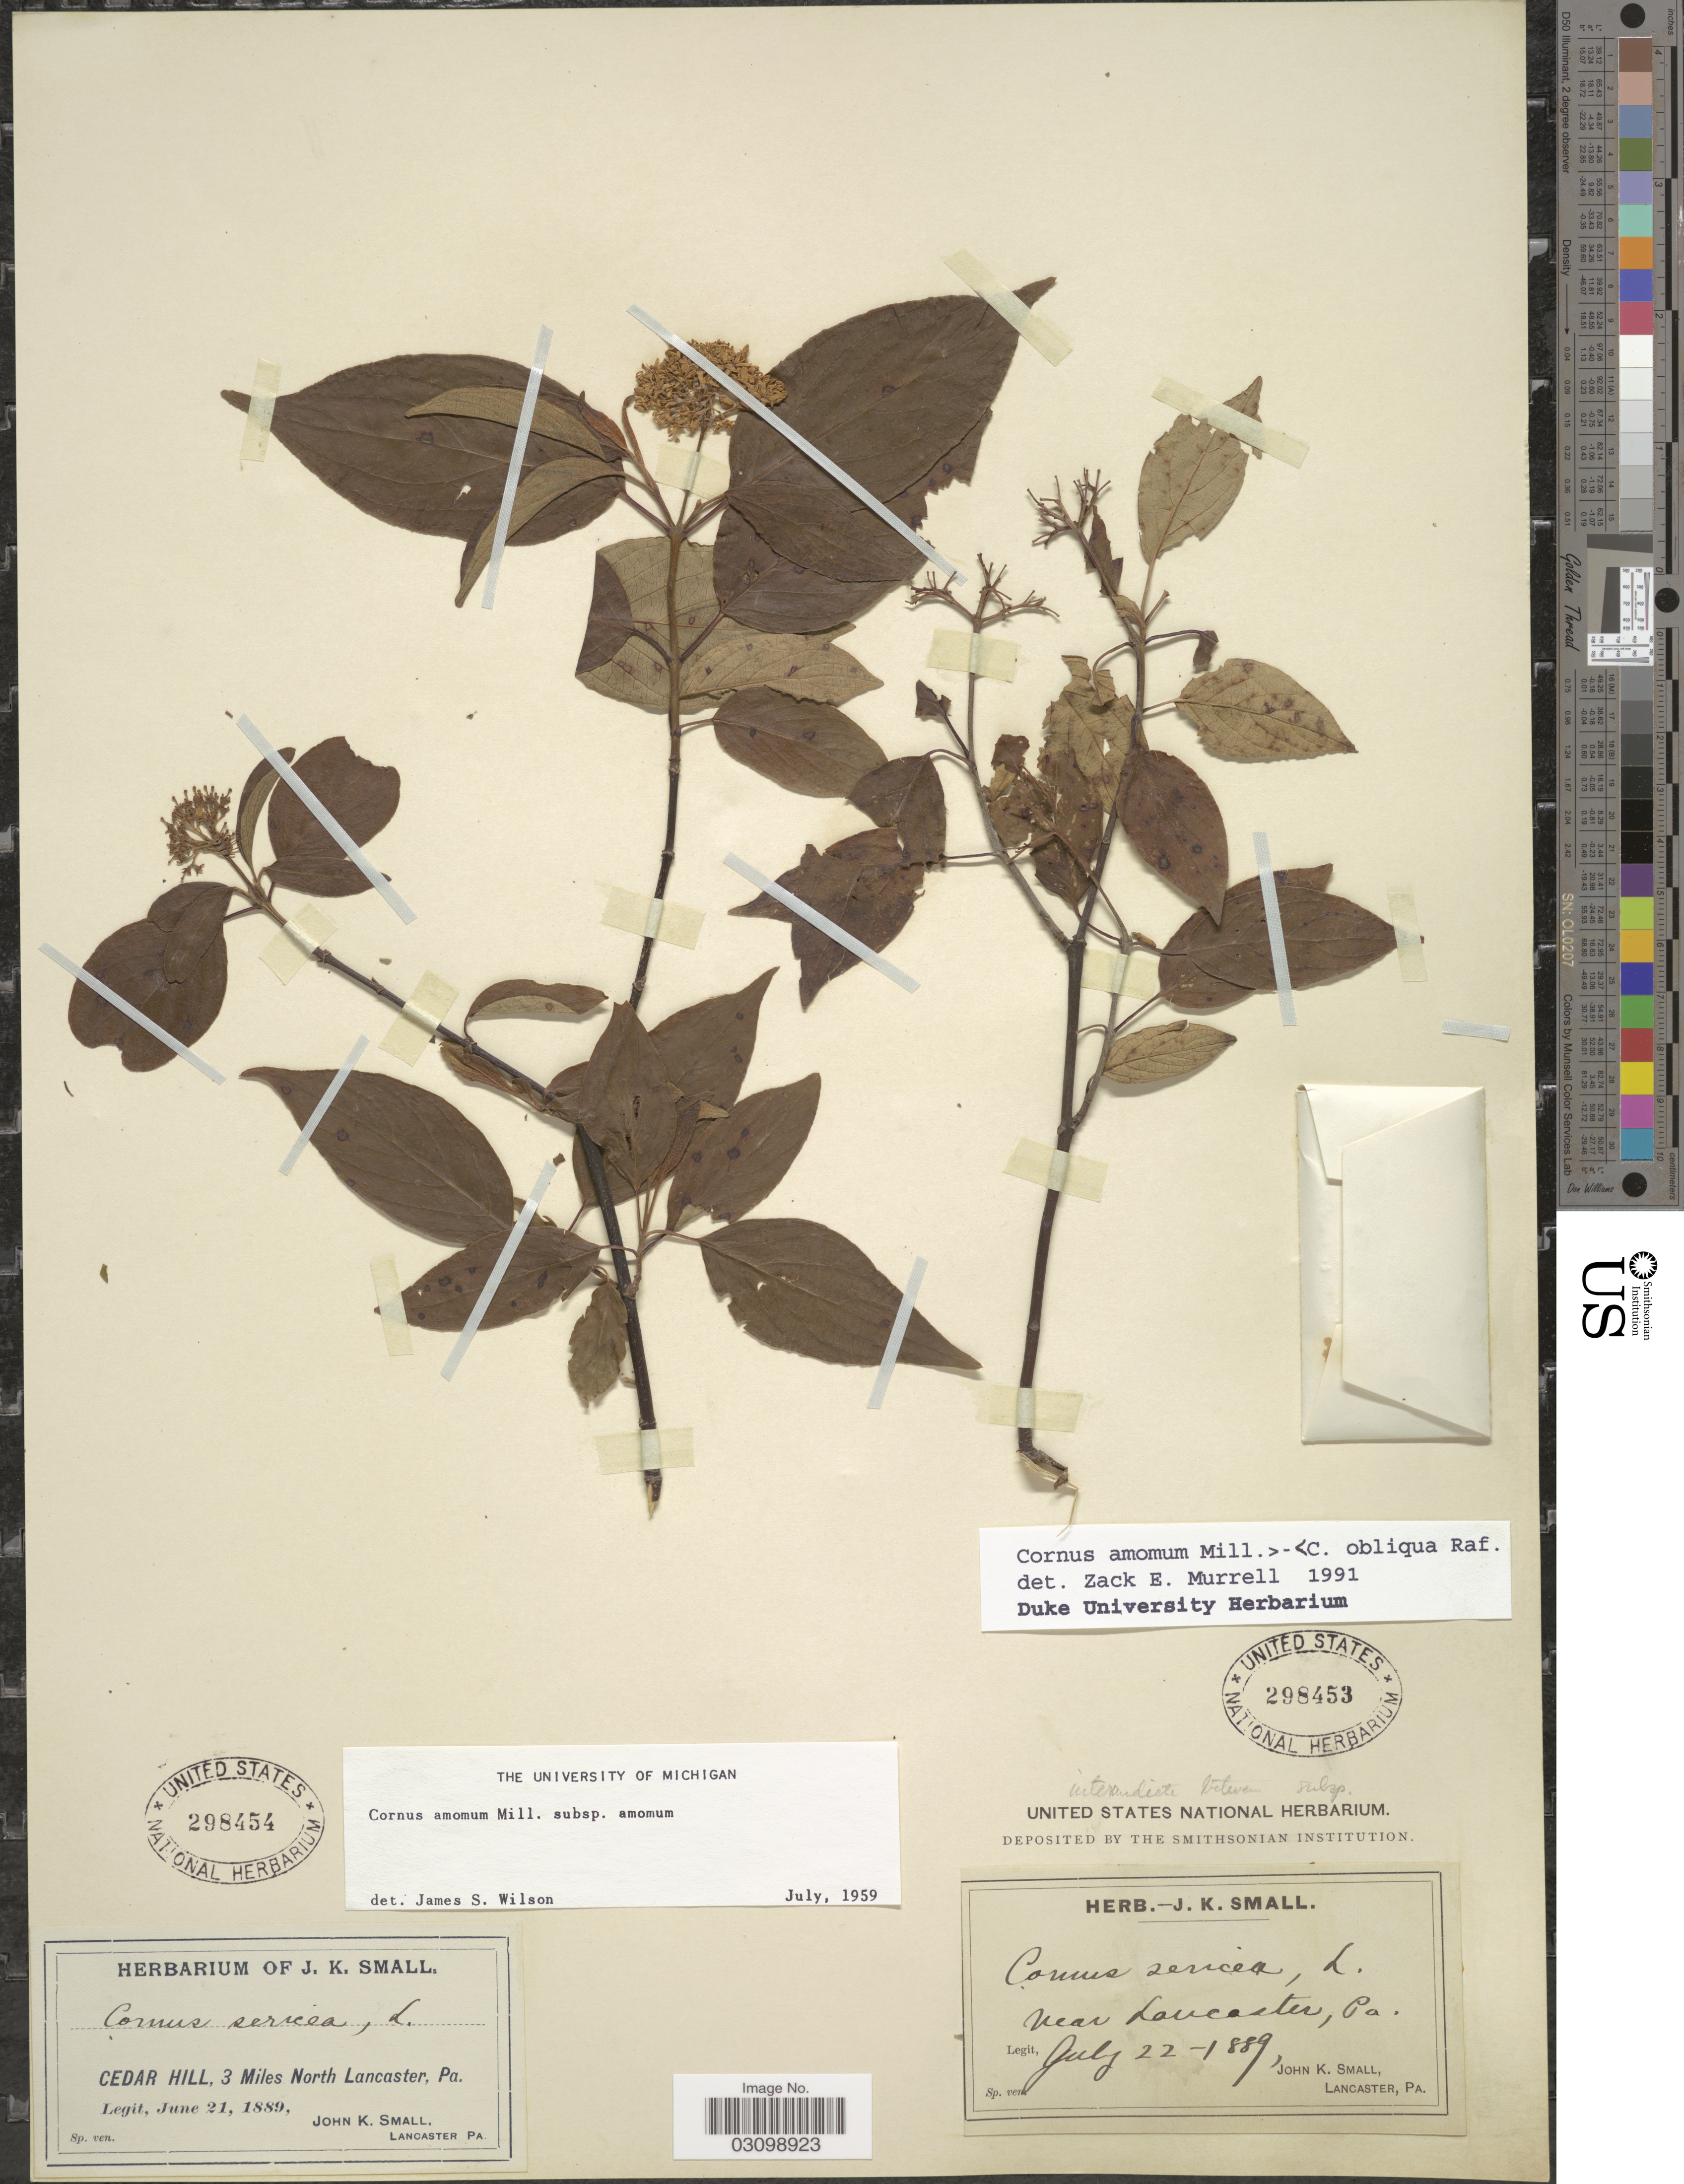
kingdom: Plantae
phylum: Tracheophyta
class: Magnoliopsida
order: Cornales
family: Cornaceae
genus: Cornus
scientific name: Cornus amomum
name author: Mill.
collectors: J. K. Small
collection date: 1889-07-22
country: United States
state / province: Pennsylvania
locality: Near Lancaster.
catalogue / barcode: US 298453-2